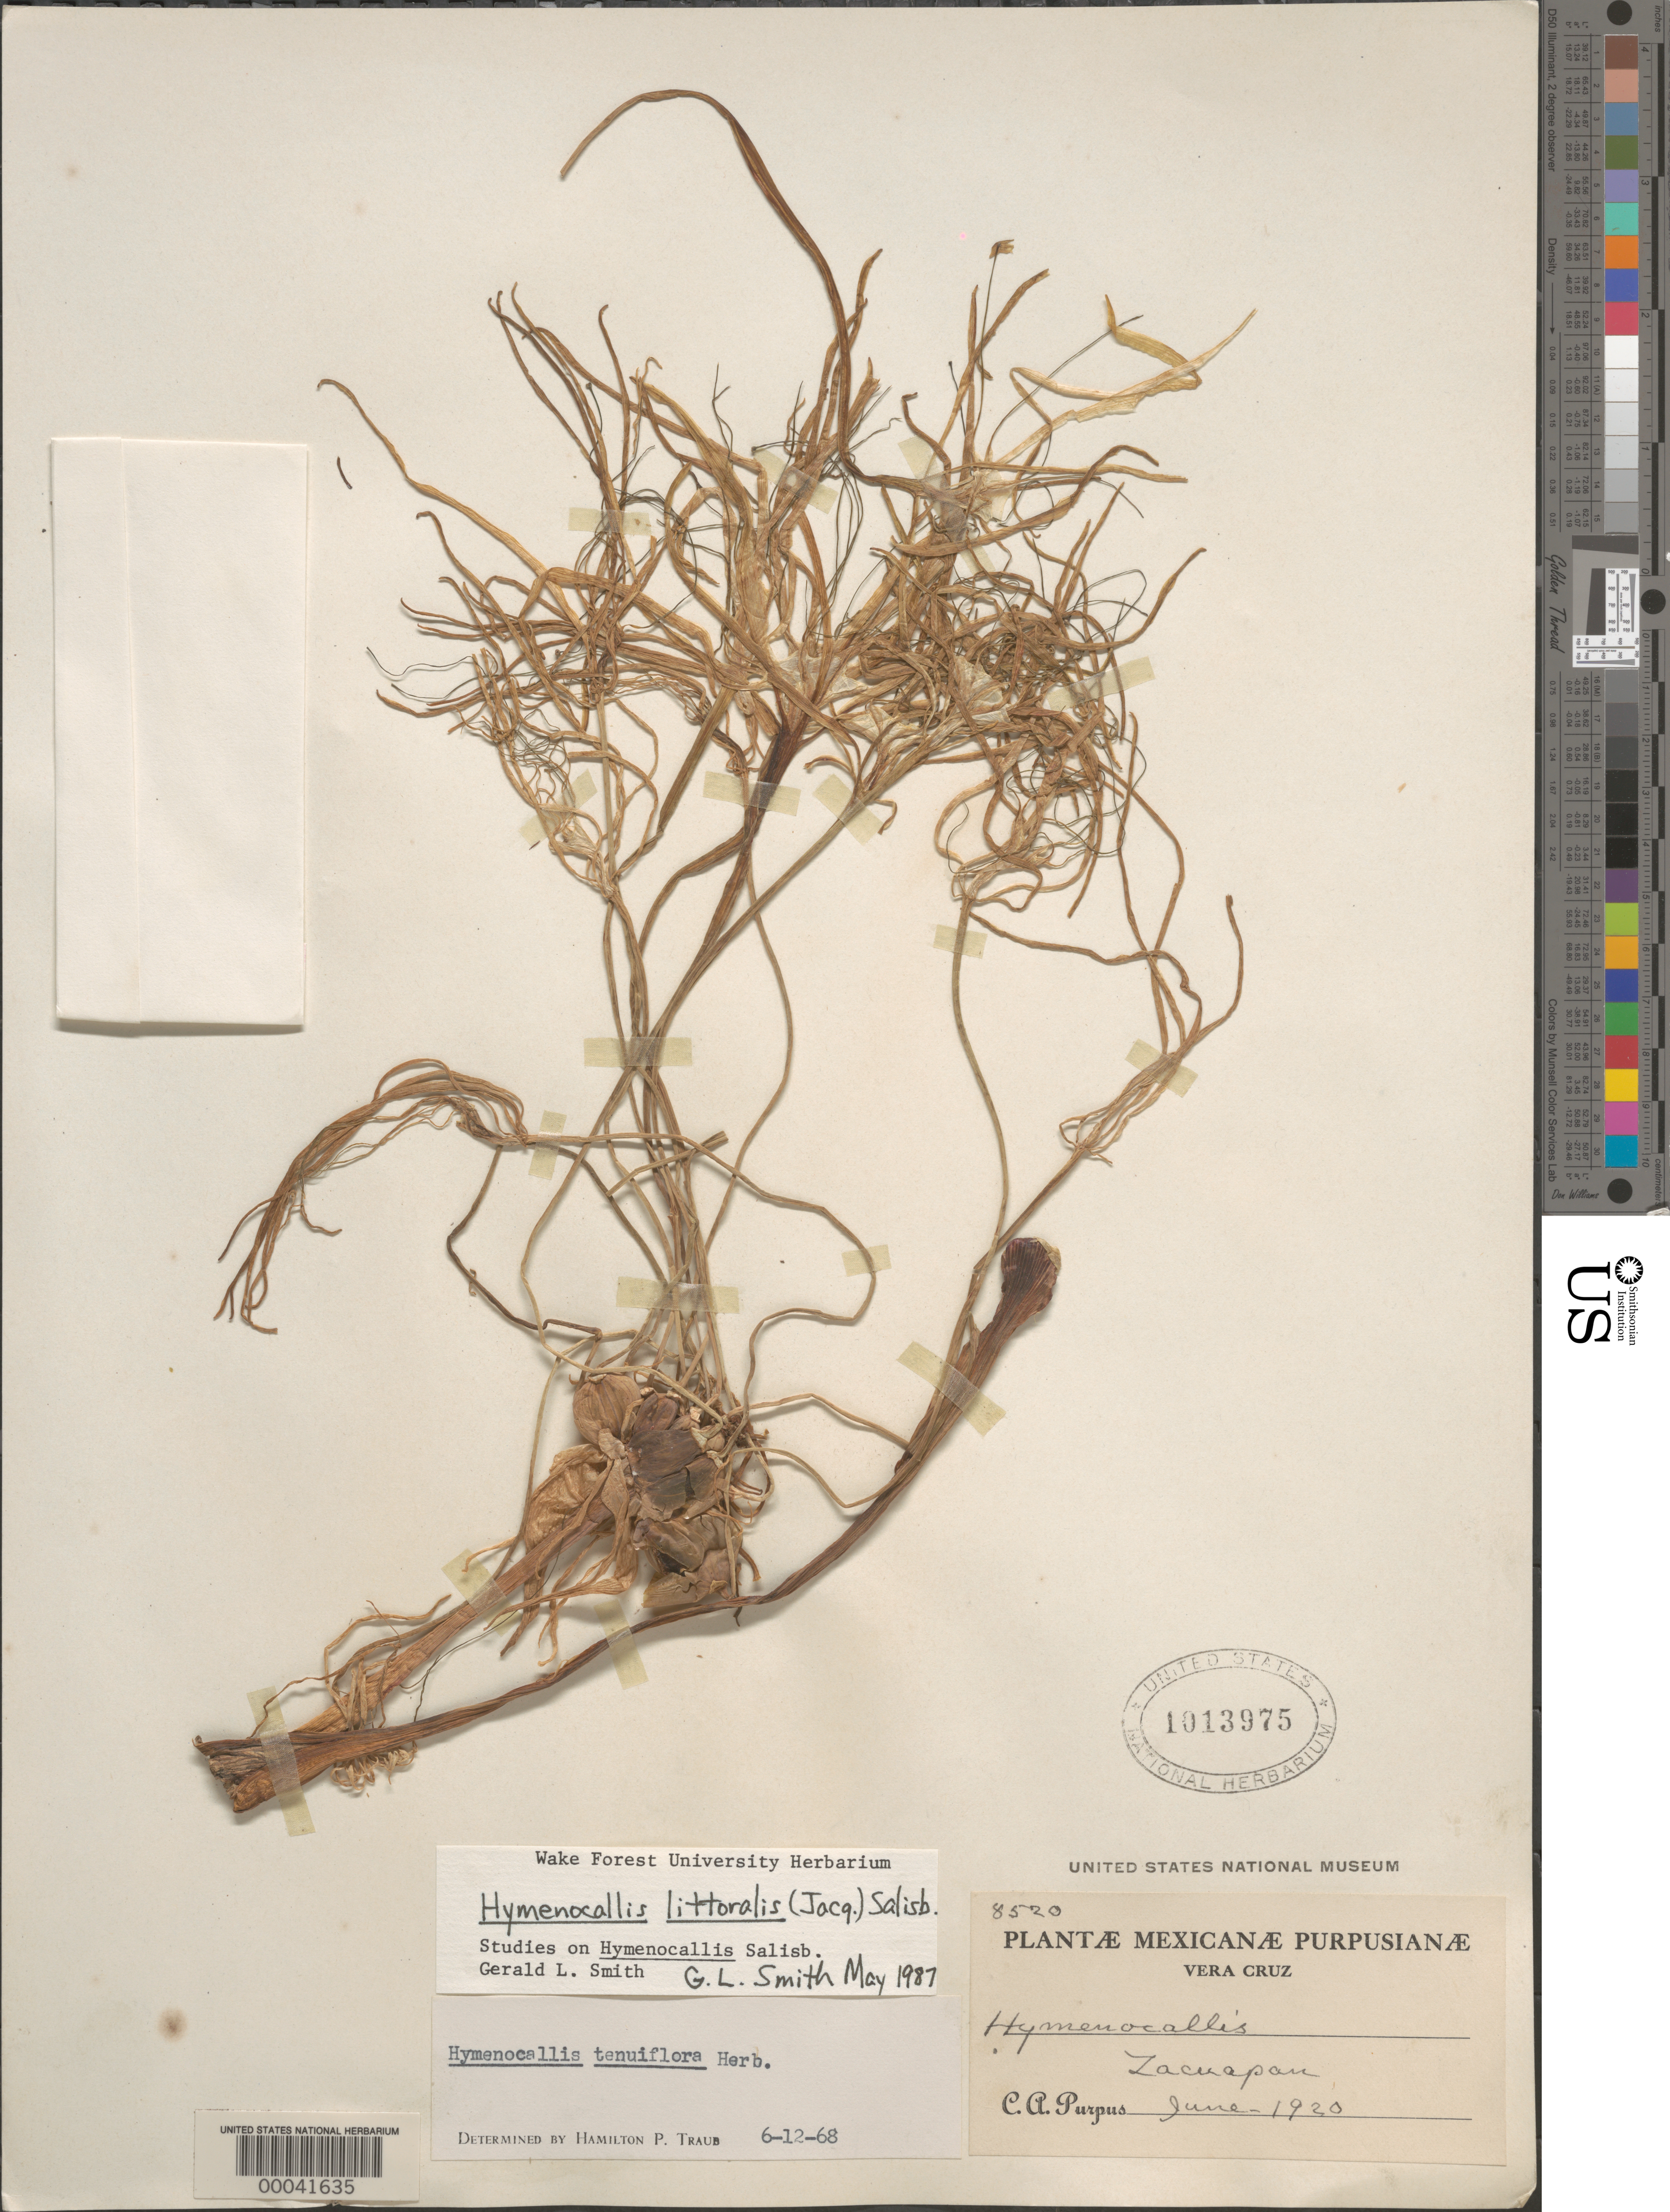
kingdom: Plantae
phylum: Tracheophyta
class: Liliopsida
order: Asparagales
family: Amaryllidaceae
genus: Hymenocallis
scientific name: Hymenocallis littoralis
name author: (Jacq.) Salisb.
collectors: C. A. Purpus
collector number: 8520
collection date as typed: Jun 1920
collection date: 1920-06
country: Mexico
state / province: Veracruz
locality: Zacuapan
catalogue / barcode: US 1013975